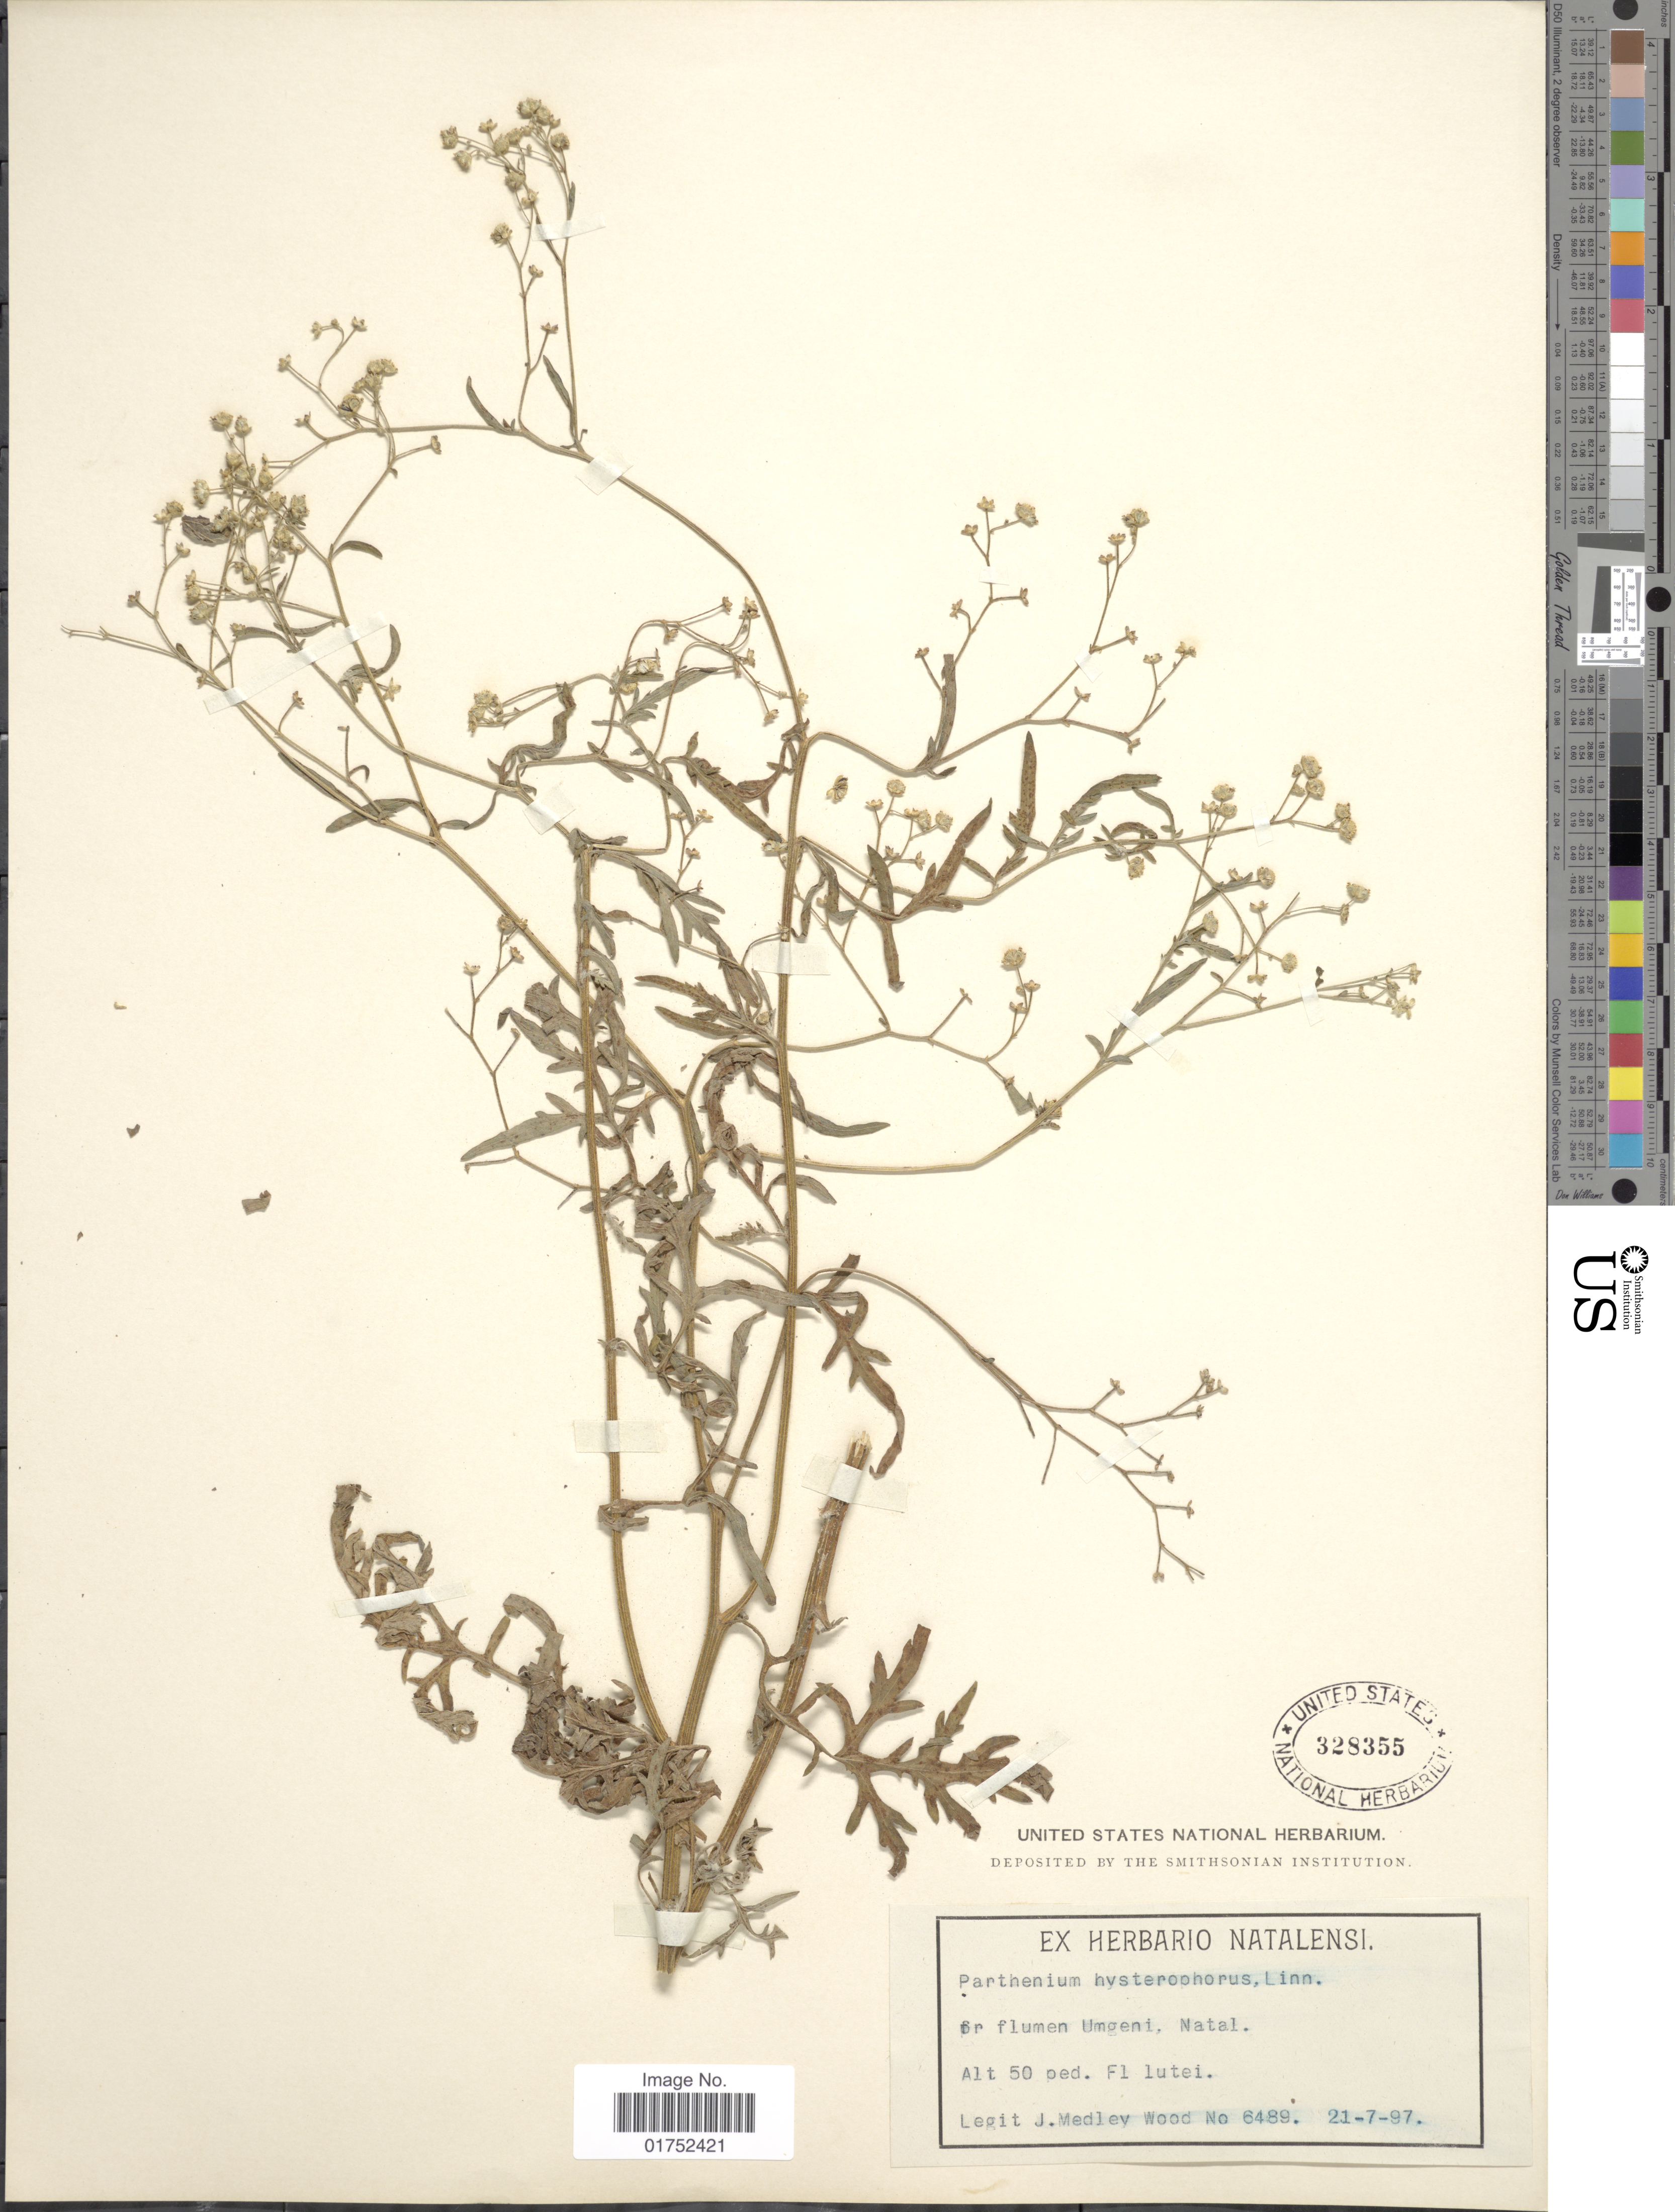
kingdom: Plantae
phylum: Tracheophyta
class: Magnoliopsida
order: Asterales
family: Asteraceae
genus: Parthenium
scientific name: Parthenium hysterophorus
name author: L.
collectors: J. M. Wood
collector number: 6489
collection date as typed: Transcribed d/m/y: 21/7/97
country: South Africa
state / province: KwaZulu-Natal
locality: Pr flumen Umgeni, Natal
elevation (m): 15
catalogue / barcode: US 328355